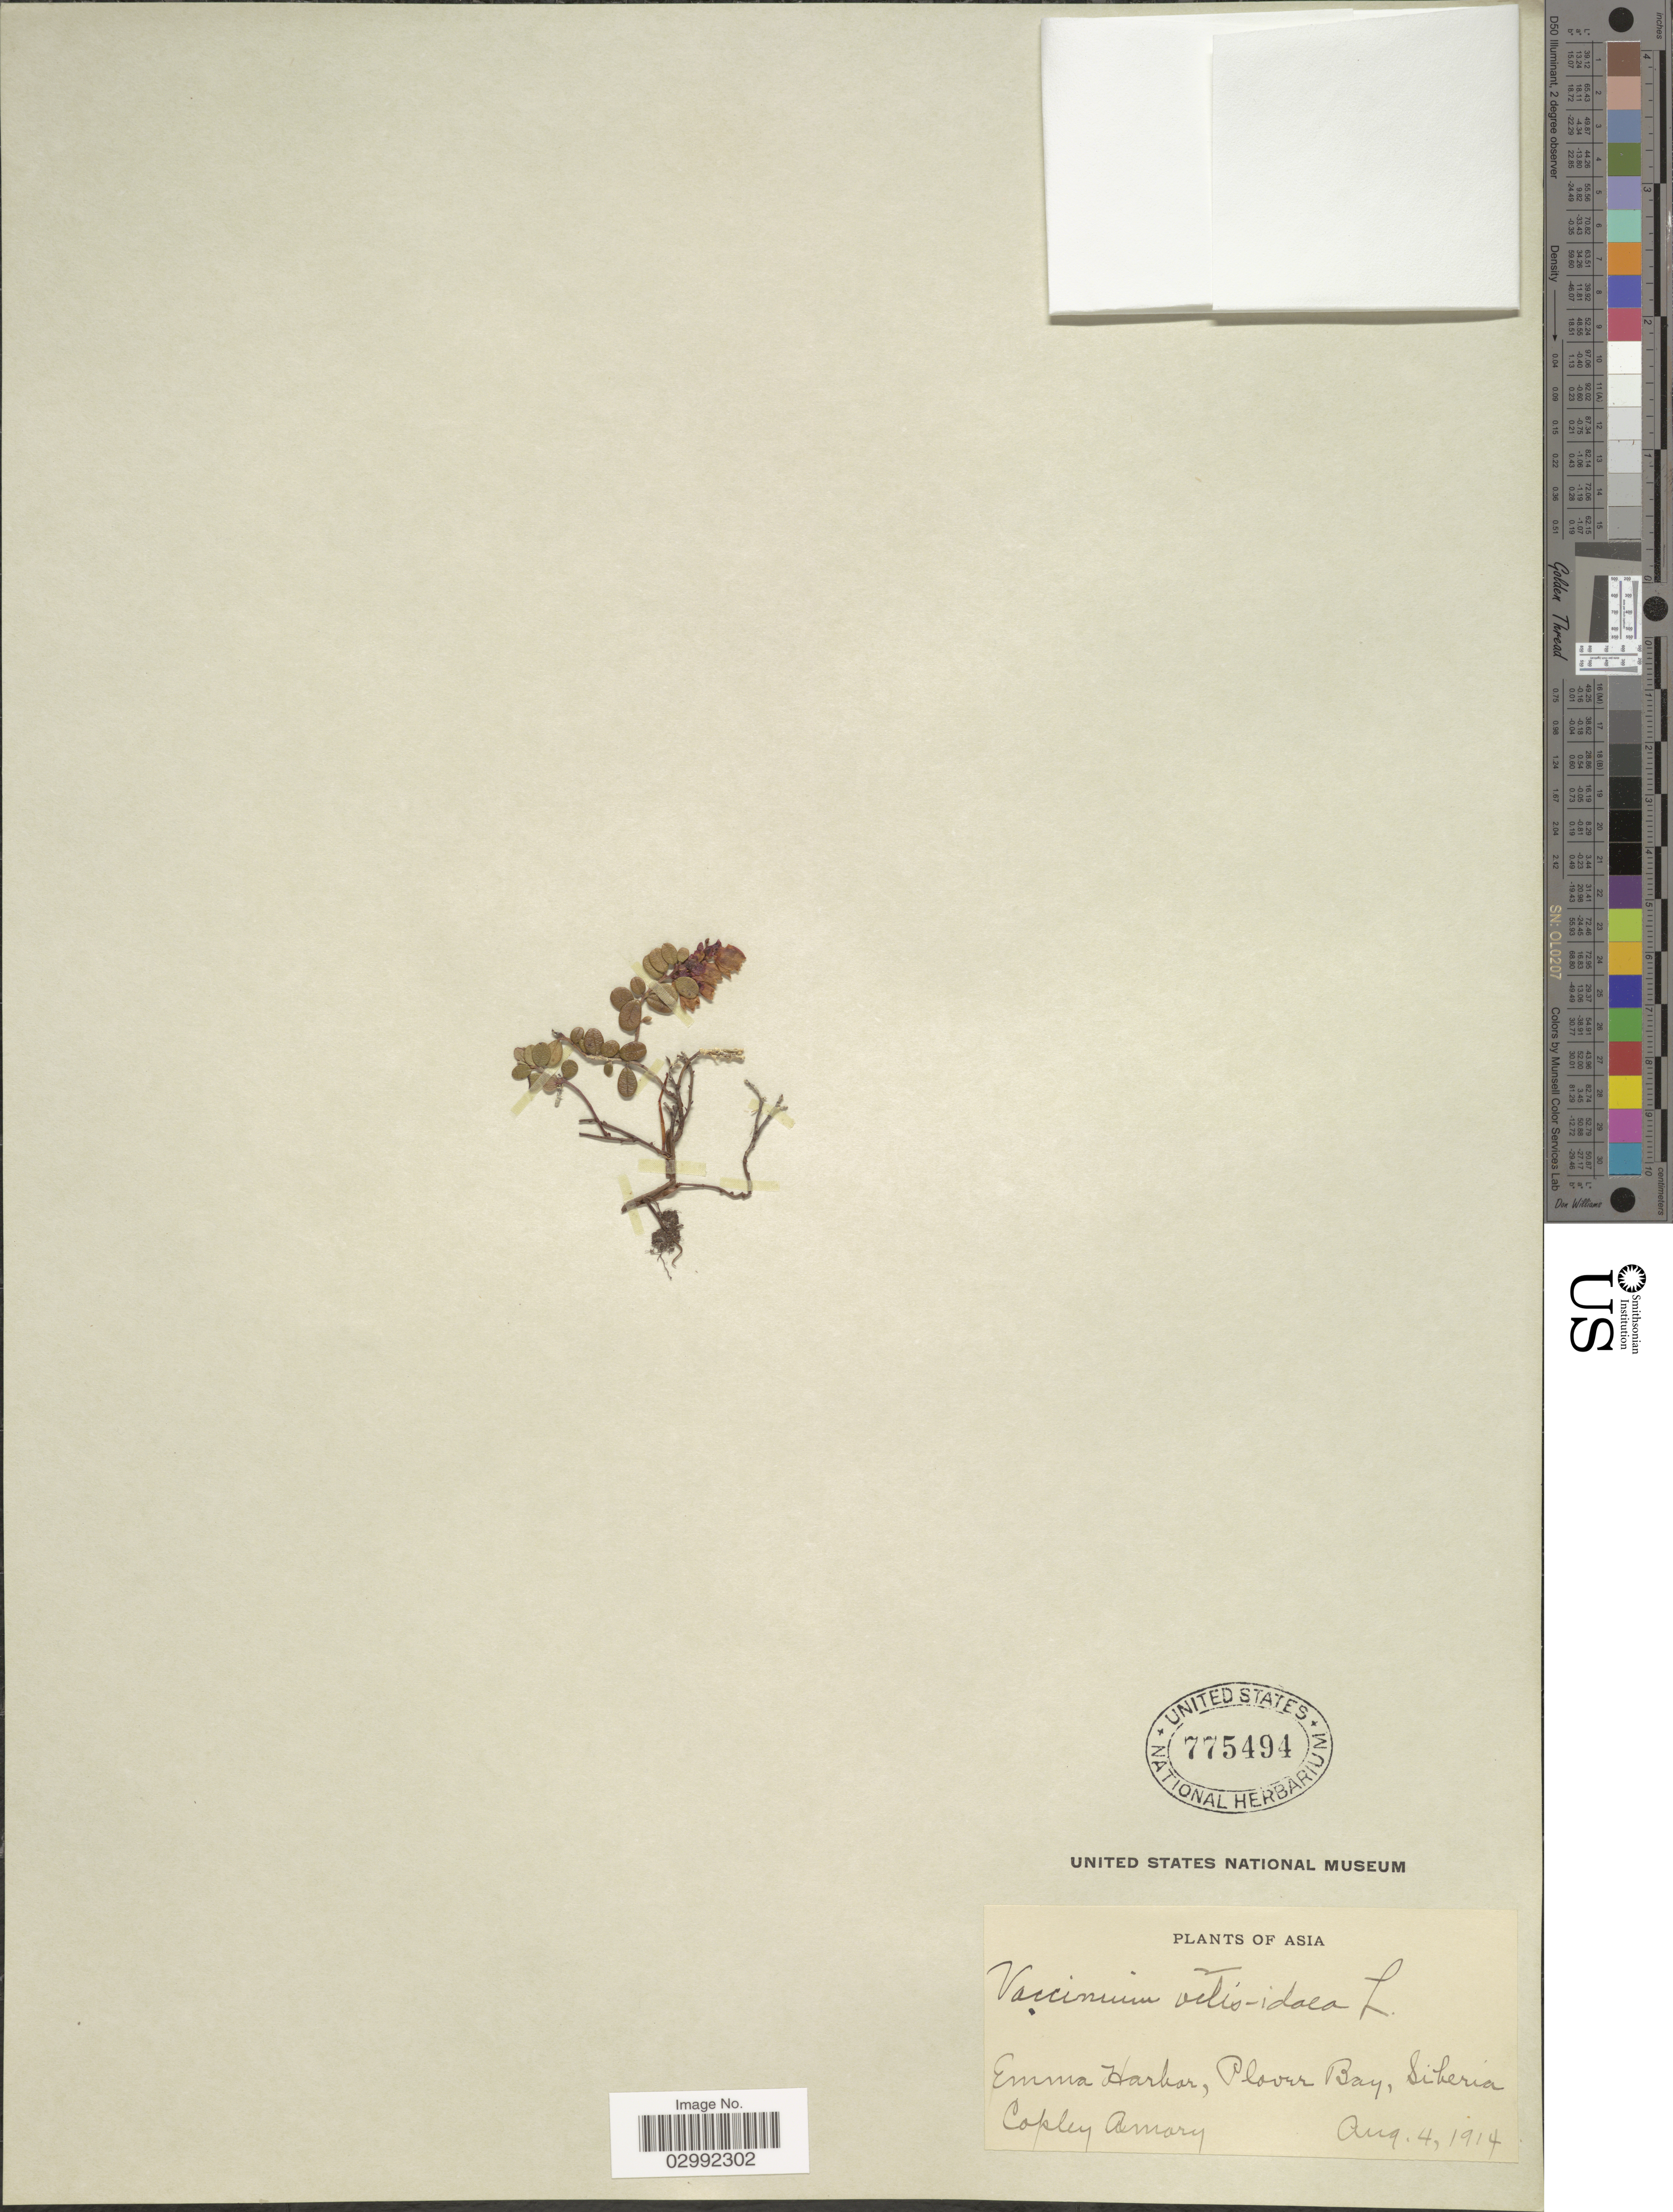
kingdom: Plantae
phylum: Tracheophyta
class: Magnoliopsida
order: Ericales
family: Ericaceae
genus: Vaccinium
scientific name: Vaccinium vitis-idaea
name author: L.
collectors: C. Amary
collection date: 1914-08-04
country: Russian Federation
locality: Asia. Emma Harbor, Plover Bay, Siberia.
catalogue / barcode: US 775494